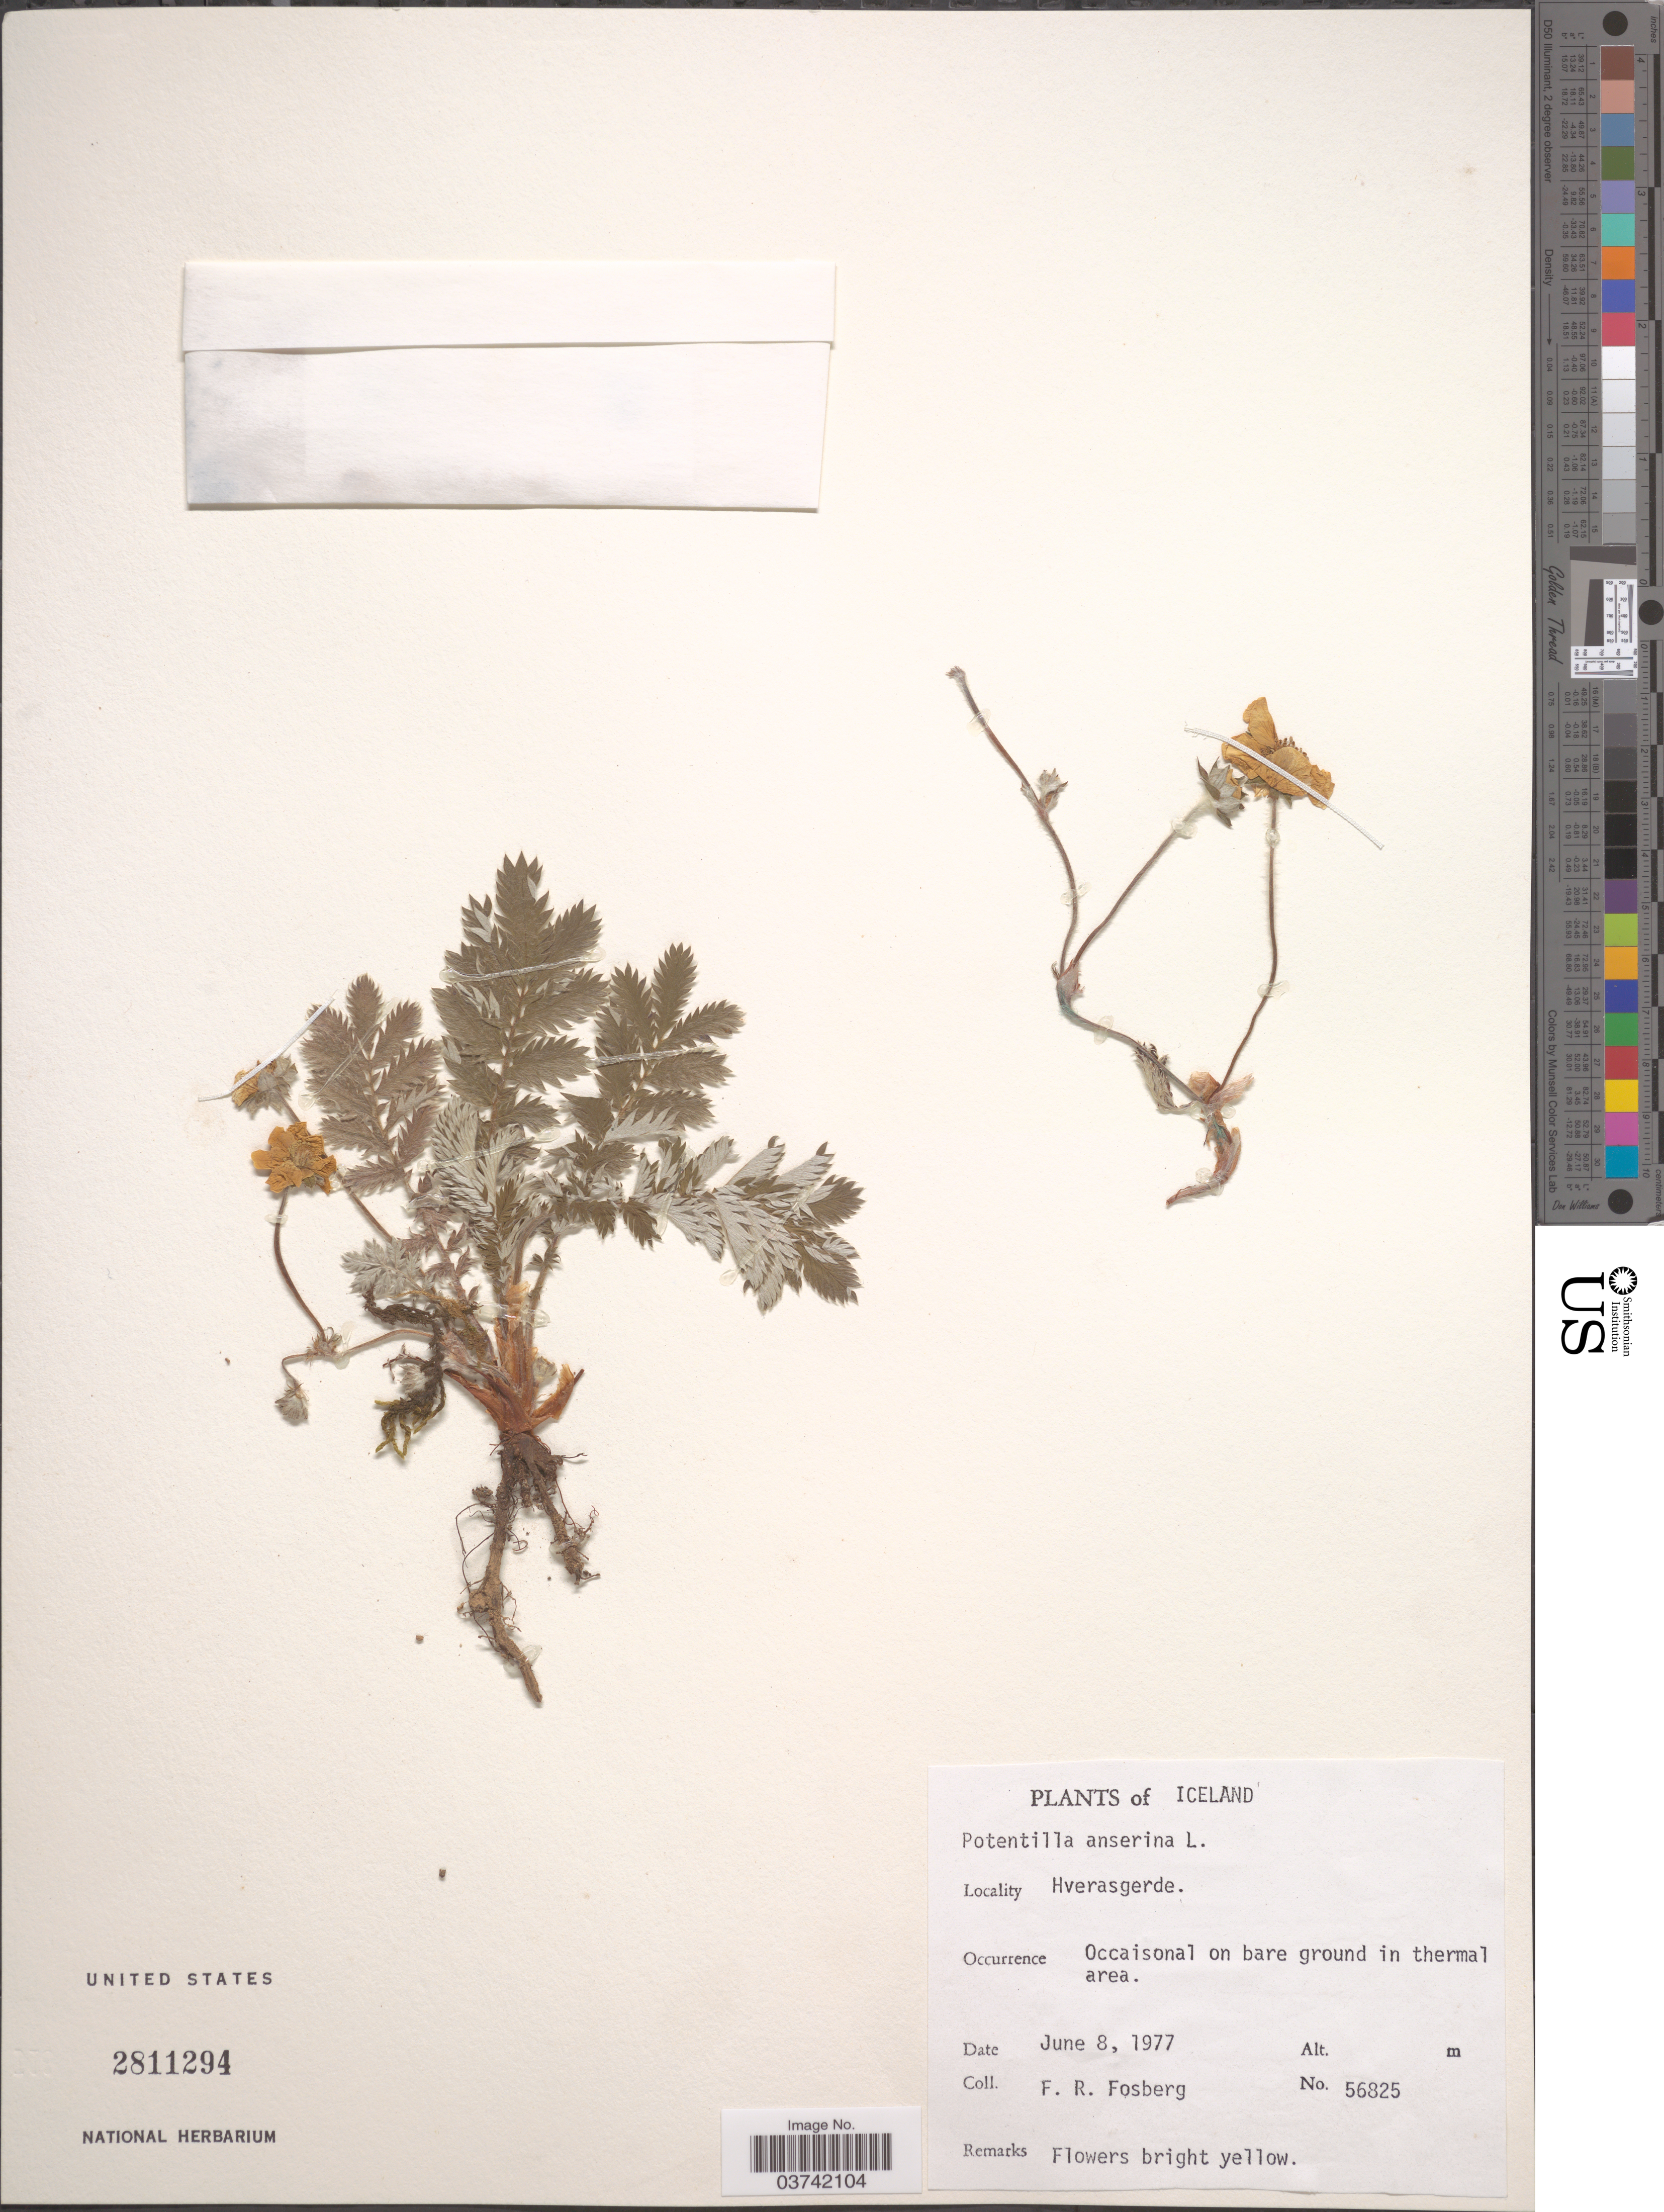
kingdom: Plantae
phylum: Tracheophyta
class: Magnoliopsida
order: Rosales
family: Rosaceae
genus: Argentina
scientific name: Argentina anserina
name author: (L.) Rydb.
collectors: F. R. Fosberg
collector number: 56825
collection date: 1977-06-08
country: Iceland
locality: Hverasgerde.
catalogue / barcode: US 2811294